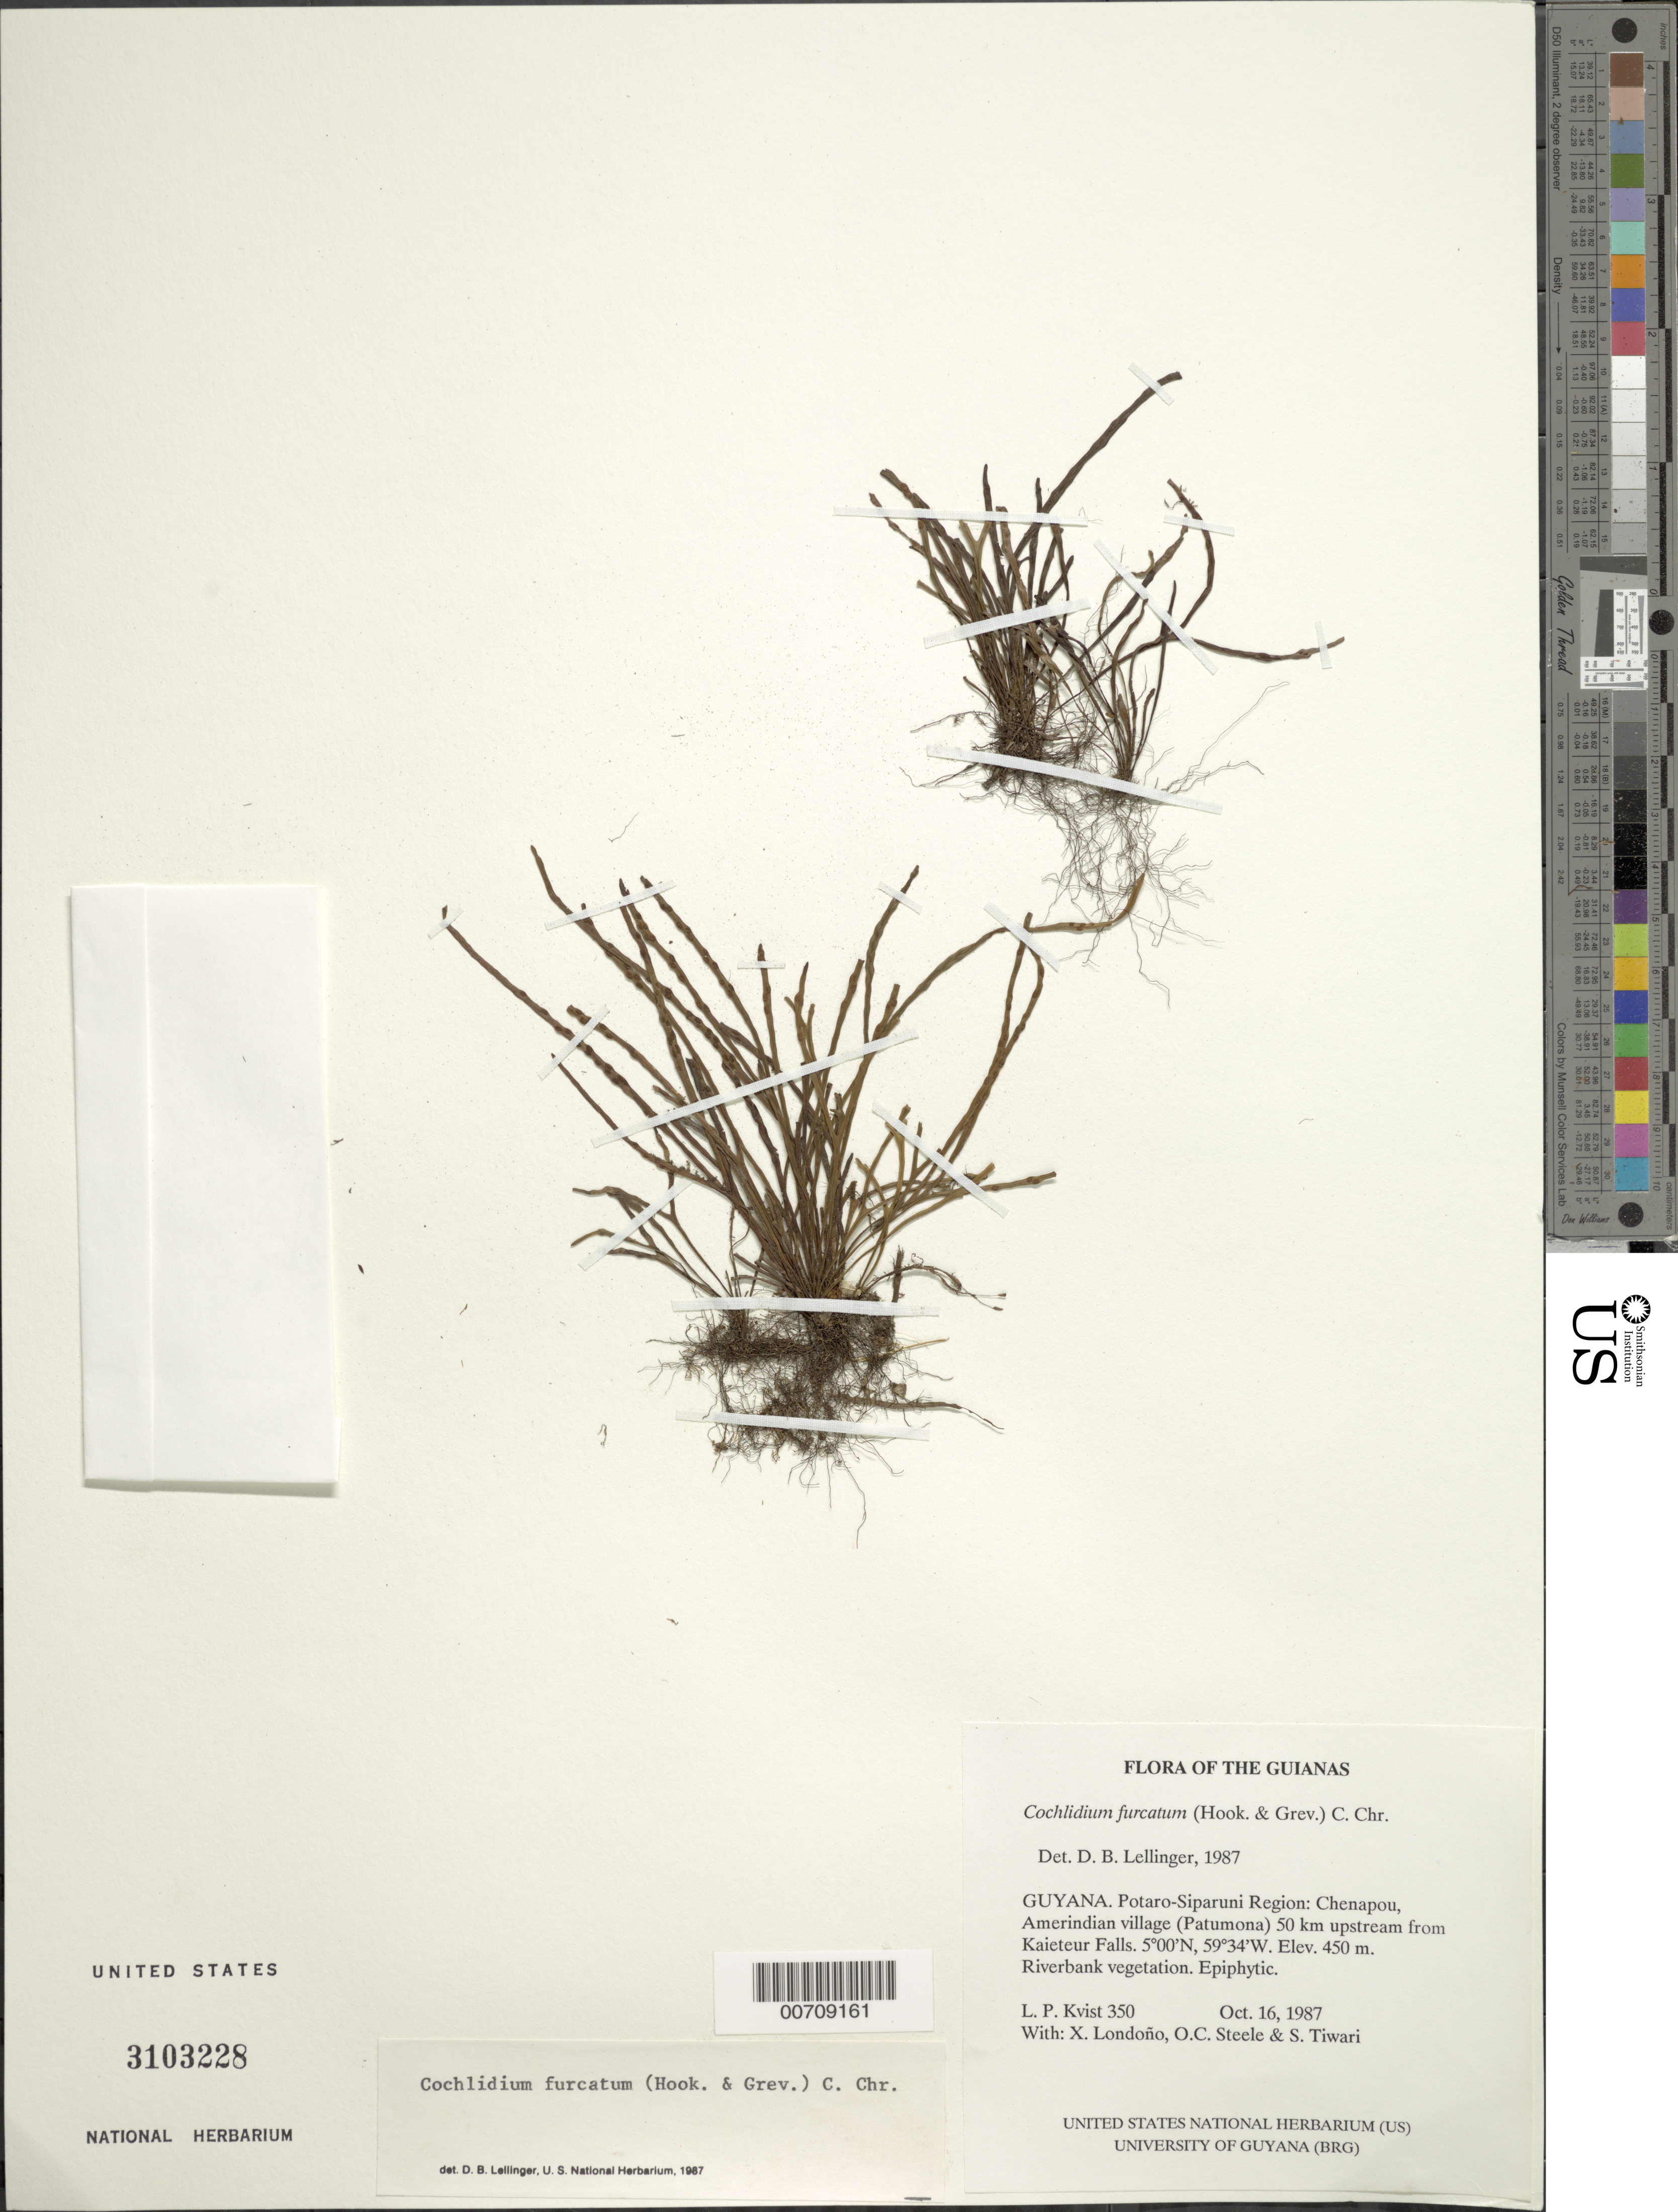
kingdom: Plantae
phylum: Tracheophyta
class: Polypodiopsida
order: Polypodiales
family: Polypodiaceae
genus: Cochlidium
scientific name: Cochlidium furcatum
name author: (Hook. & Grev.) C. Chr.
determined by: Lellinger, David B., (BOT), Smithsonian Institution - National Museum of Natural History (UNITED STATES)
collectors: L. P. Kvist, X. Londoño, O. C. Steele & S. Tiwari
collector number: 350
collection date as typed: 6 October 1987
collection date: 1987-10-06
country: Guyana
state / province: Potaro-Siparuni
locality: Chenapou, Amerindian village (Patumona) 50 km upstream from Kaieteur Falls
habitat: Riverbank vegetation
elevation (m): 450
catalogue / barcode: US 3103228